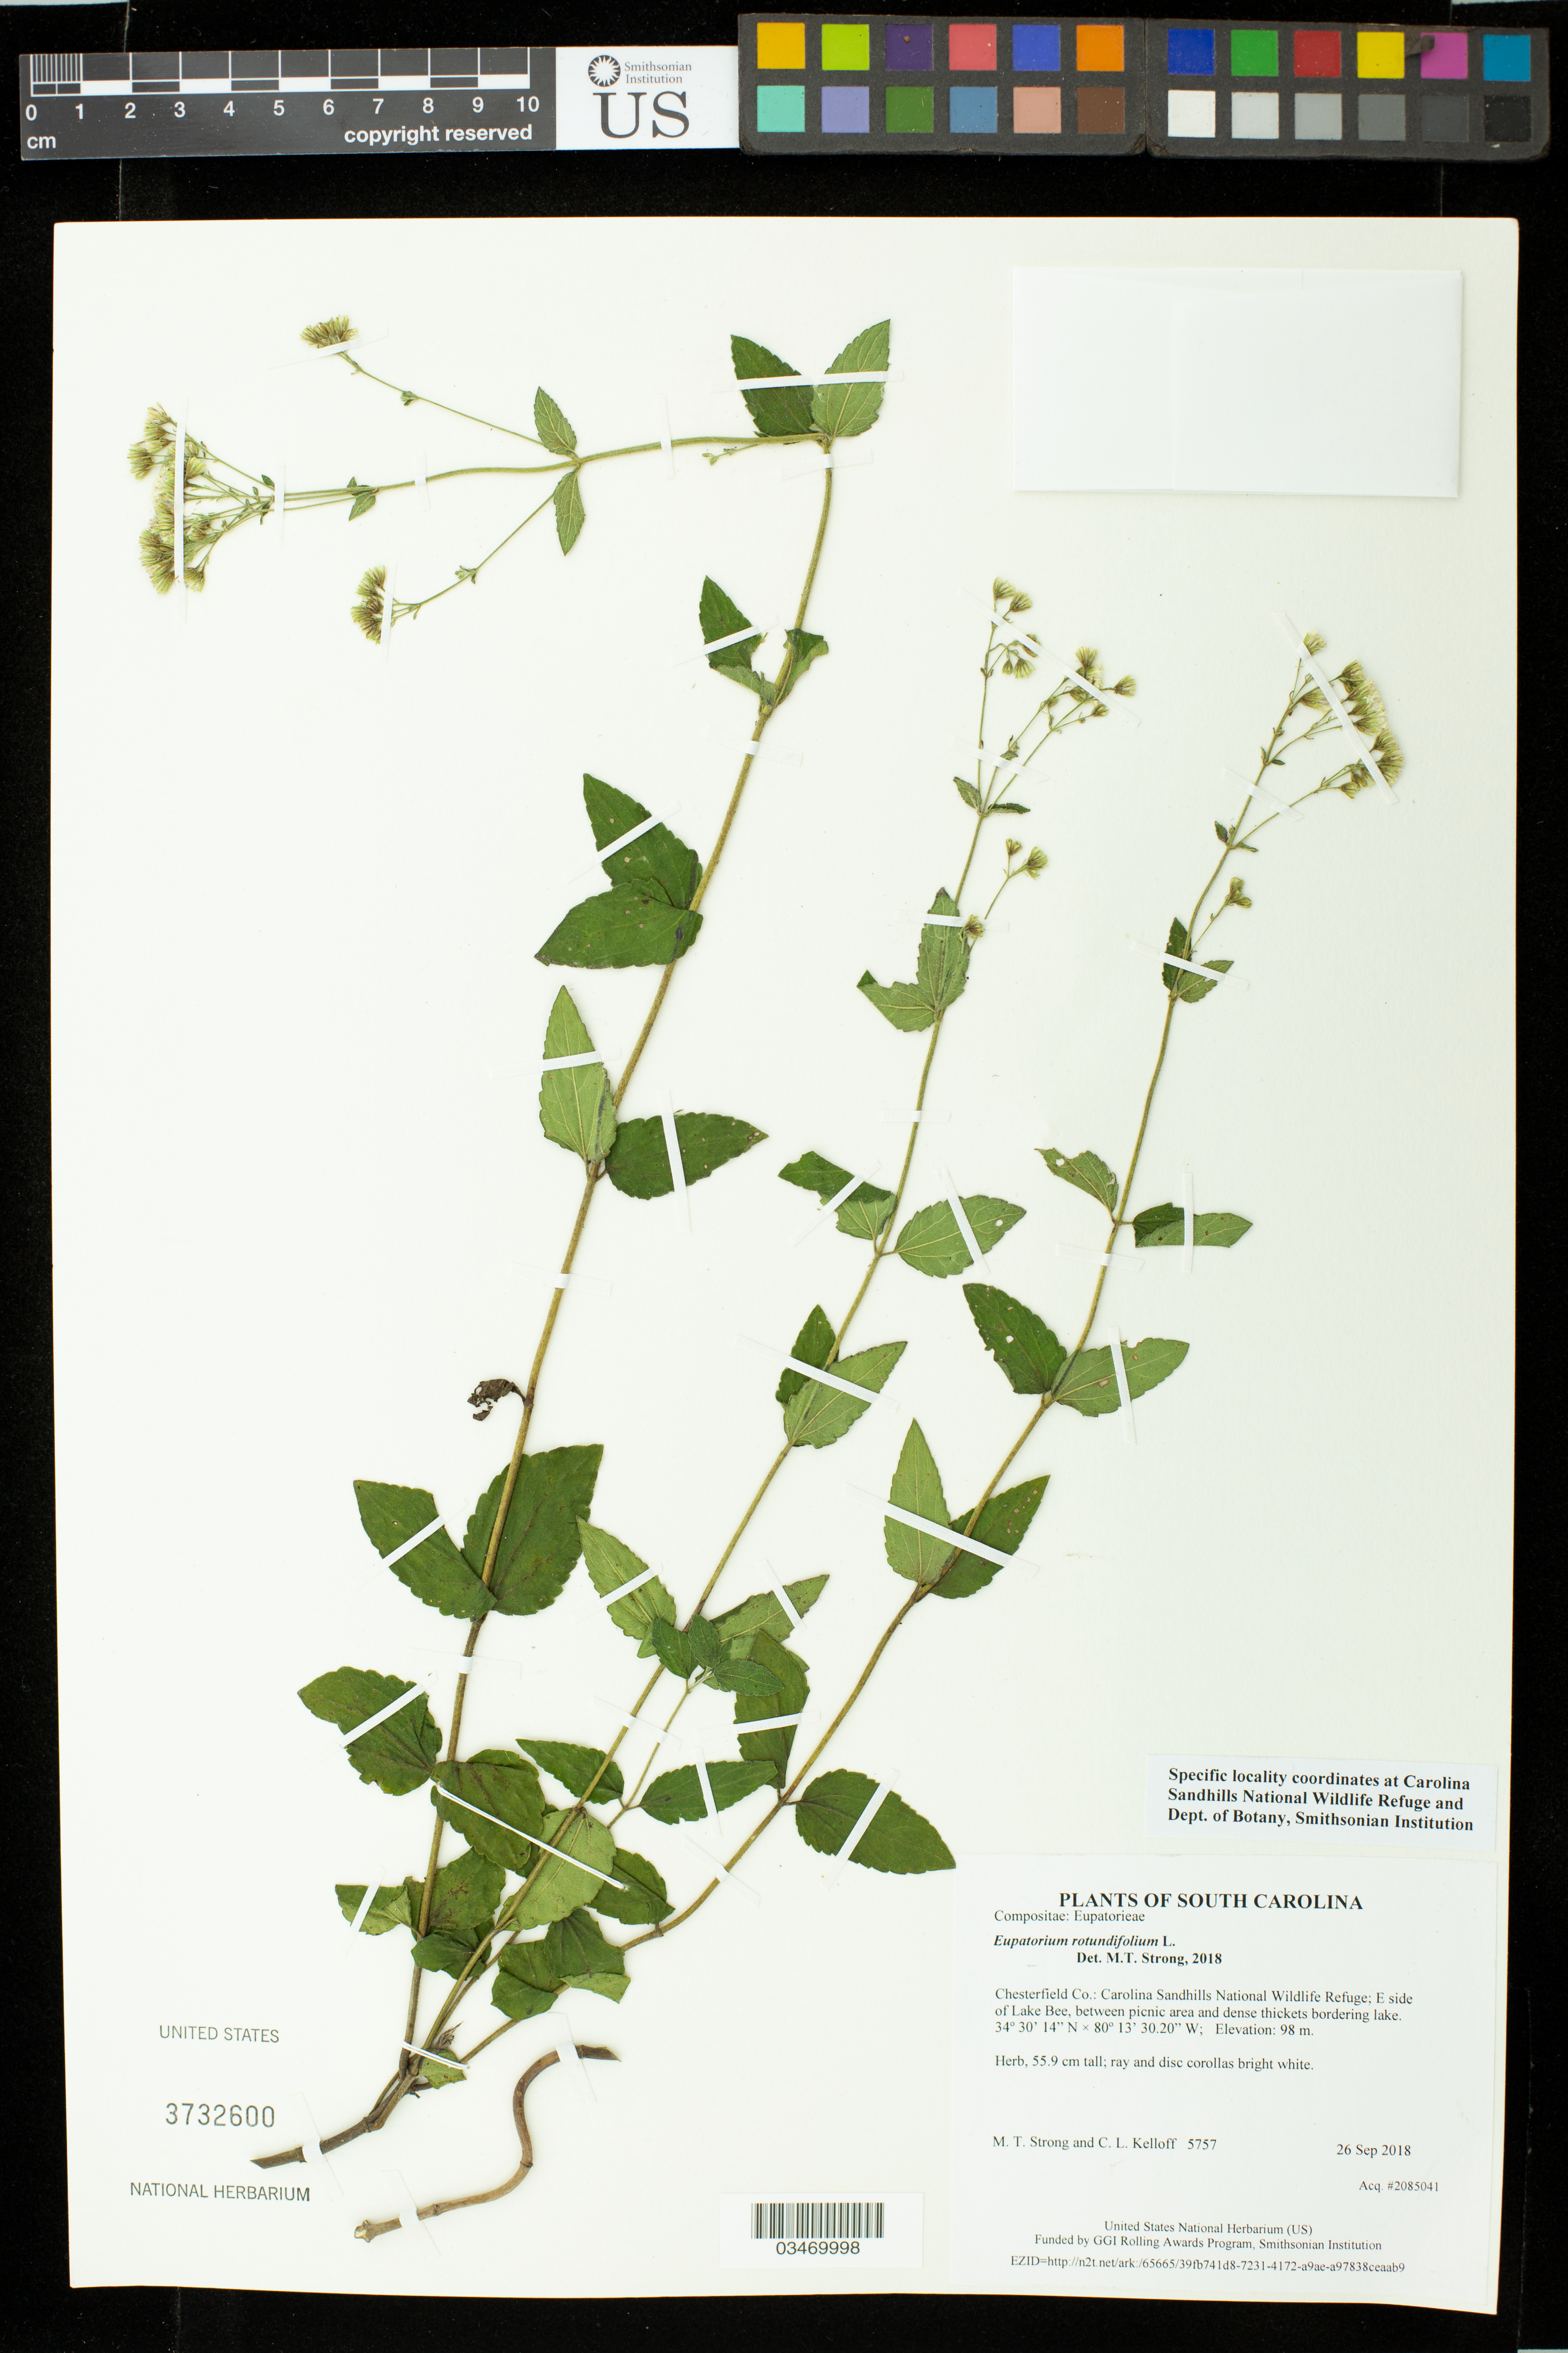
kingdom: Plantae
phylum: Tracheophyta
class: Magnoliopsida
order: Asterales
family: Asteraceae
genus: Eupatorium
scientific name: Eupatorium rotundifolium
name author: L.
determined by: Strong, M. T., (US), Smithsonian Institution - National Museum of Natural History (UNITED STATES)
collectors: M. T. Strong & C. L. Kelloff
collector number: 5757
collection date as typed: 26 Sep 2018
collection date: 2018-09-26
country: United States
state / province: South Carolina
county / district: Chesterfield Co.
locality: Carolina Sandhills National Wildlife Refuge; E side of Lake Bee, between picnic area and dense thickets bordering lake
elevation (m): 98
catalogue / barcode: US 3732600